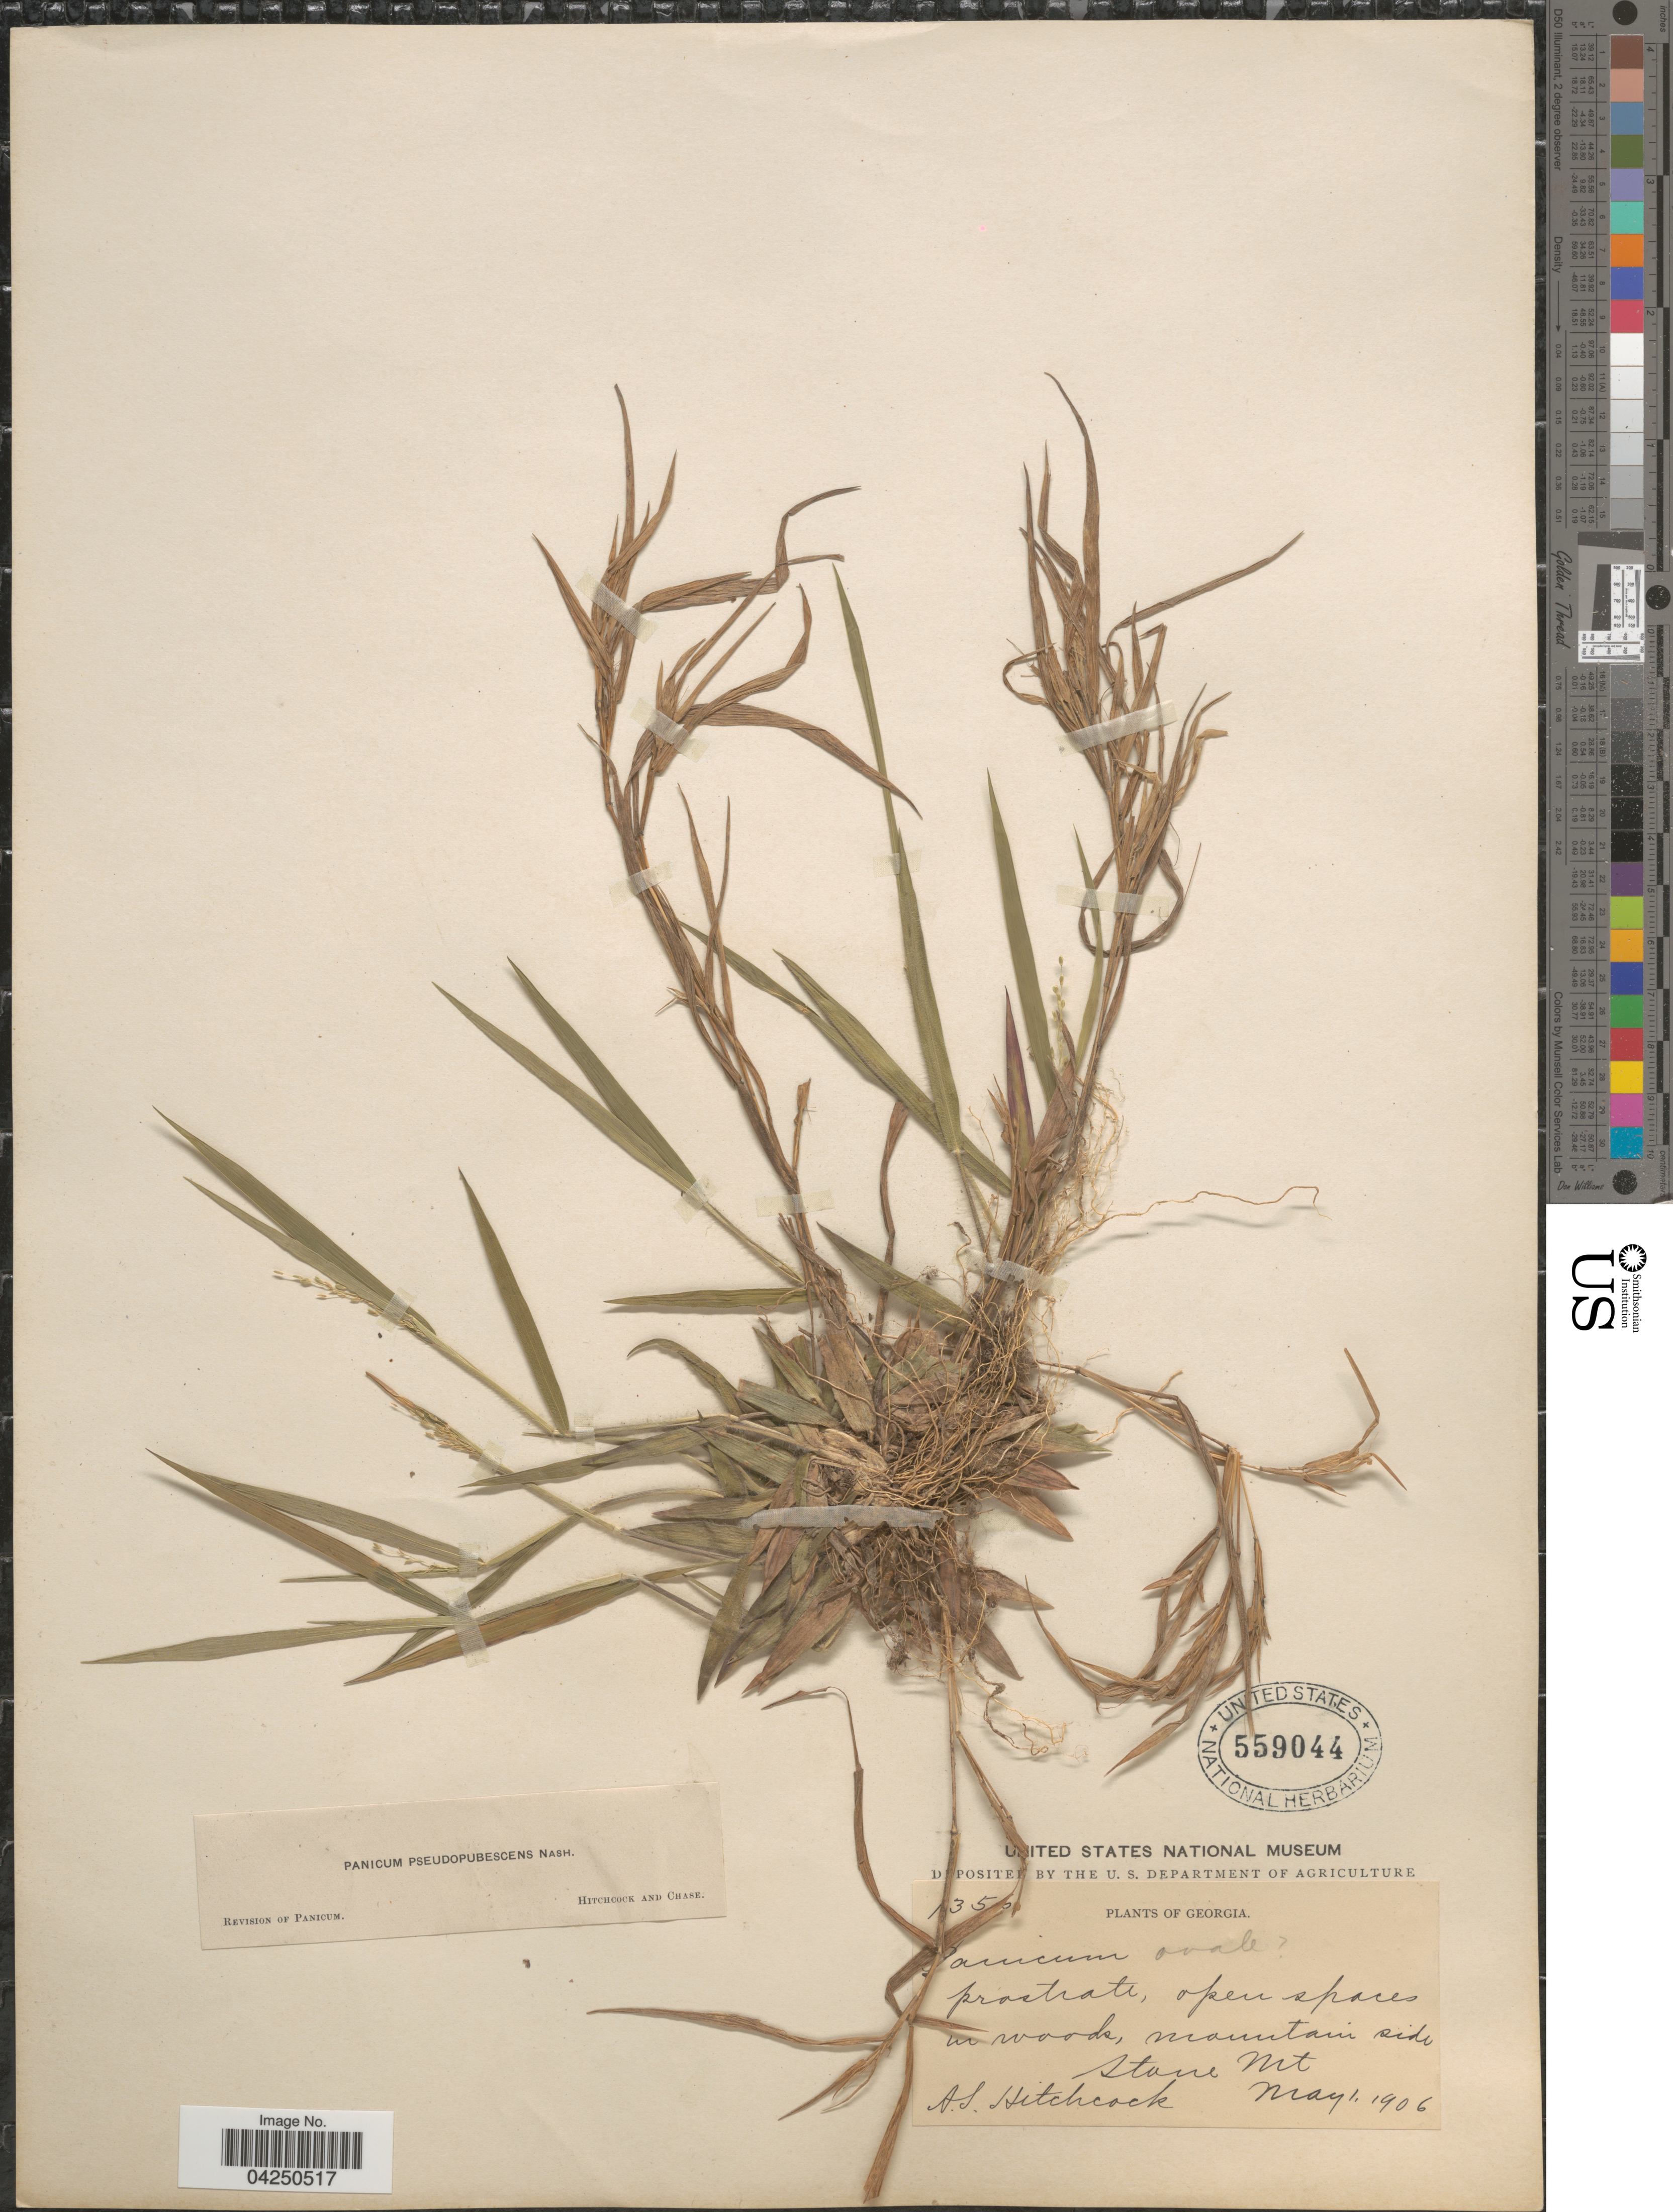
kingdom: Plantae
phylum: Tracheophyta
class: Liliopsida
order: Poales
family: Poaceae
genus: Dichanthelium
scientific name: Dichanthelium acuminatum var. acuminatum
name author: (Sw.) Gould & C.A. Clark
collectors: A. S. Hitchcock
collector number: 1356*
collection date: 1906-05-01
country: United States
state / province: Georgia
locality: Mountain side, Stone Mt.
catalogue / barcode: US 559044